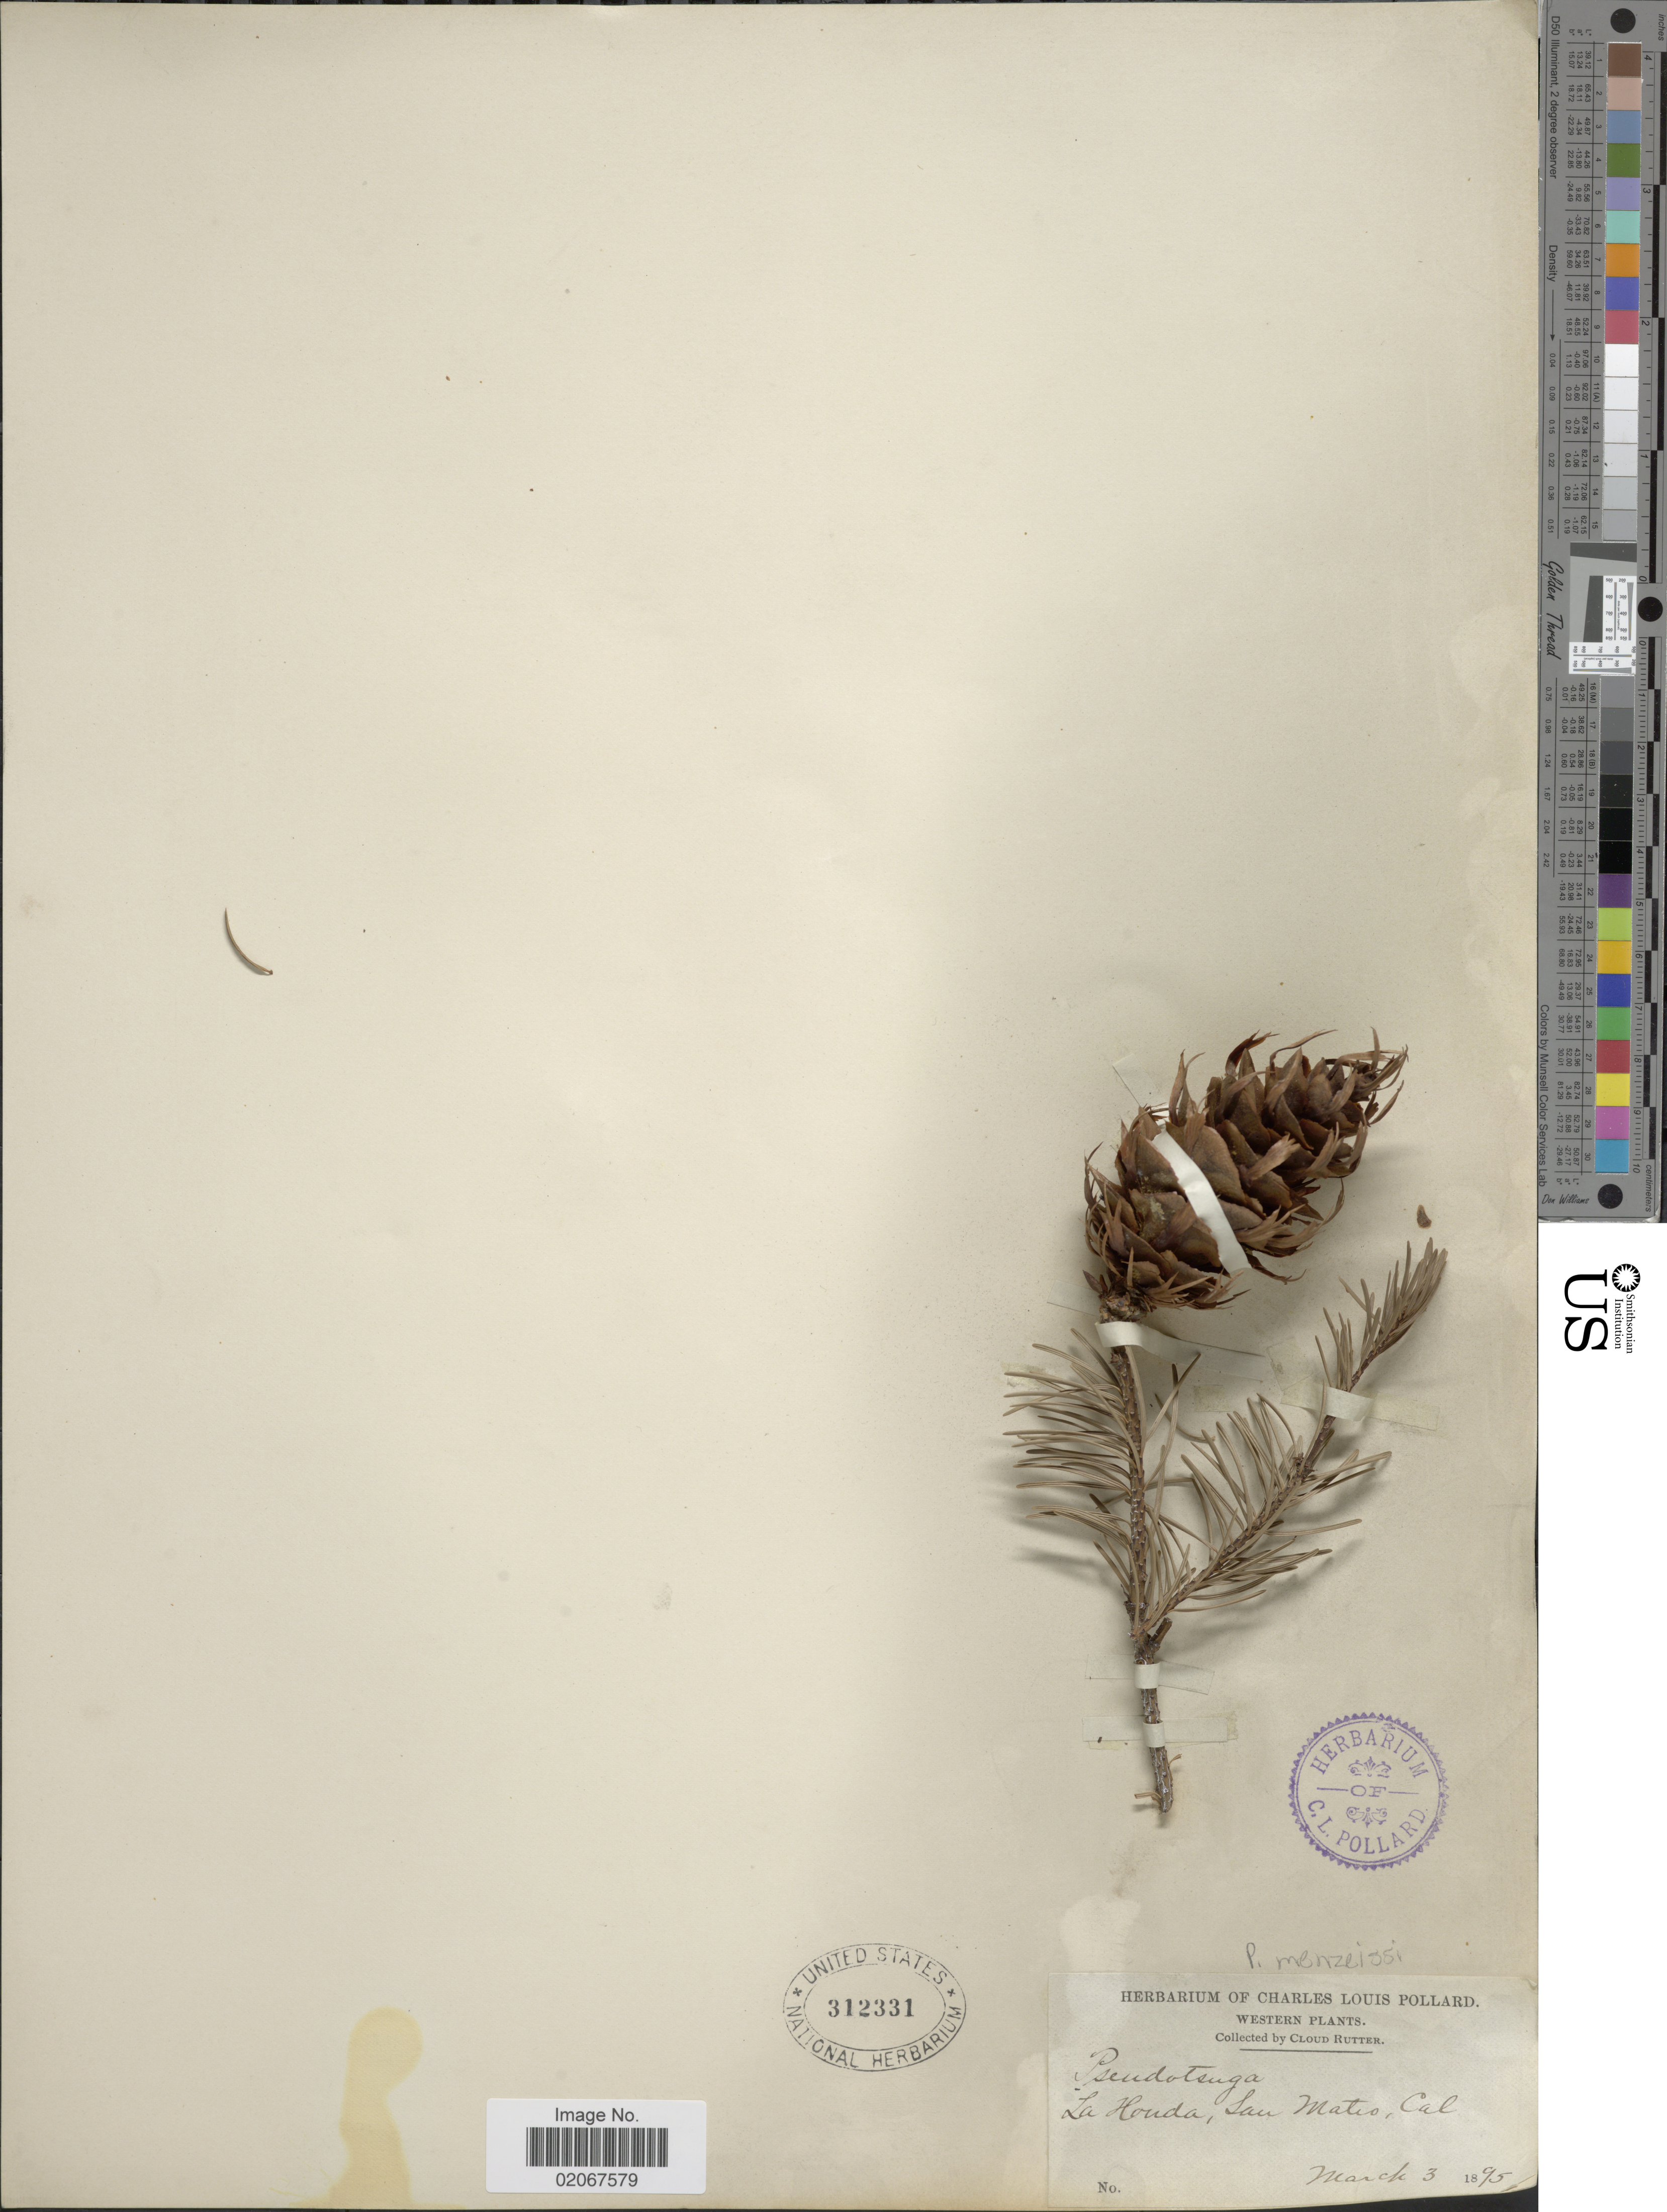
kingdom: Plantae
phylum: Tracheophyta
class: Pinopsida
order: Pinales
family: Pinaceae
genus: Pseudotsuga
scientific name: Pseudotsuga menziesii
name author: (Mirb.) Franco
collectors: C. Rutter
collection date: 1895-03-03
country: United States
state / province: California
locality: La Houda, San Matio, Cal.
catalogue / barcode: US 312331